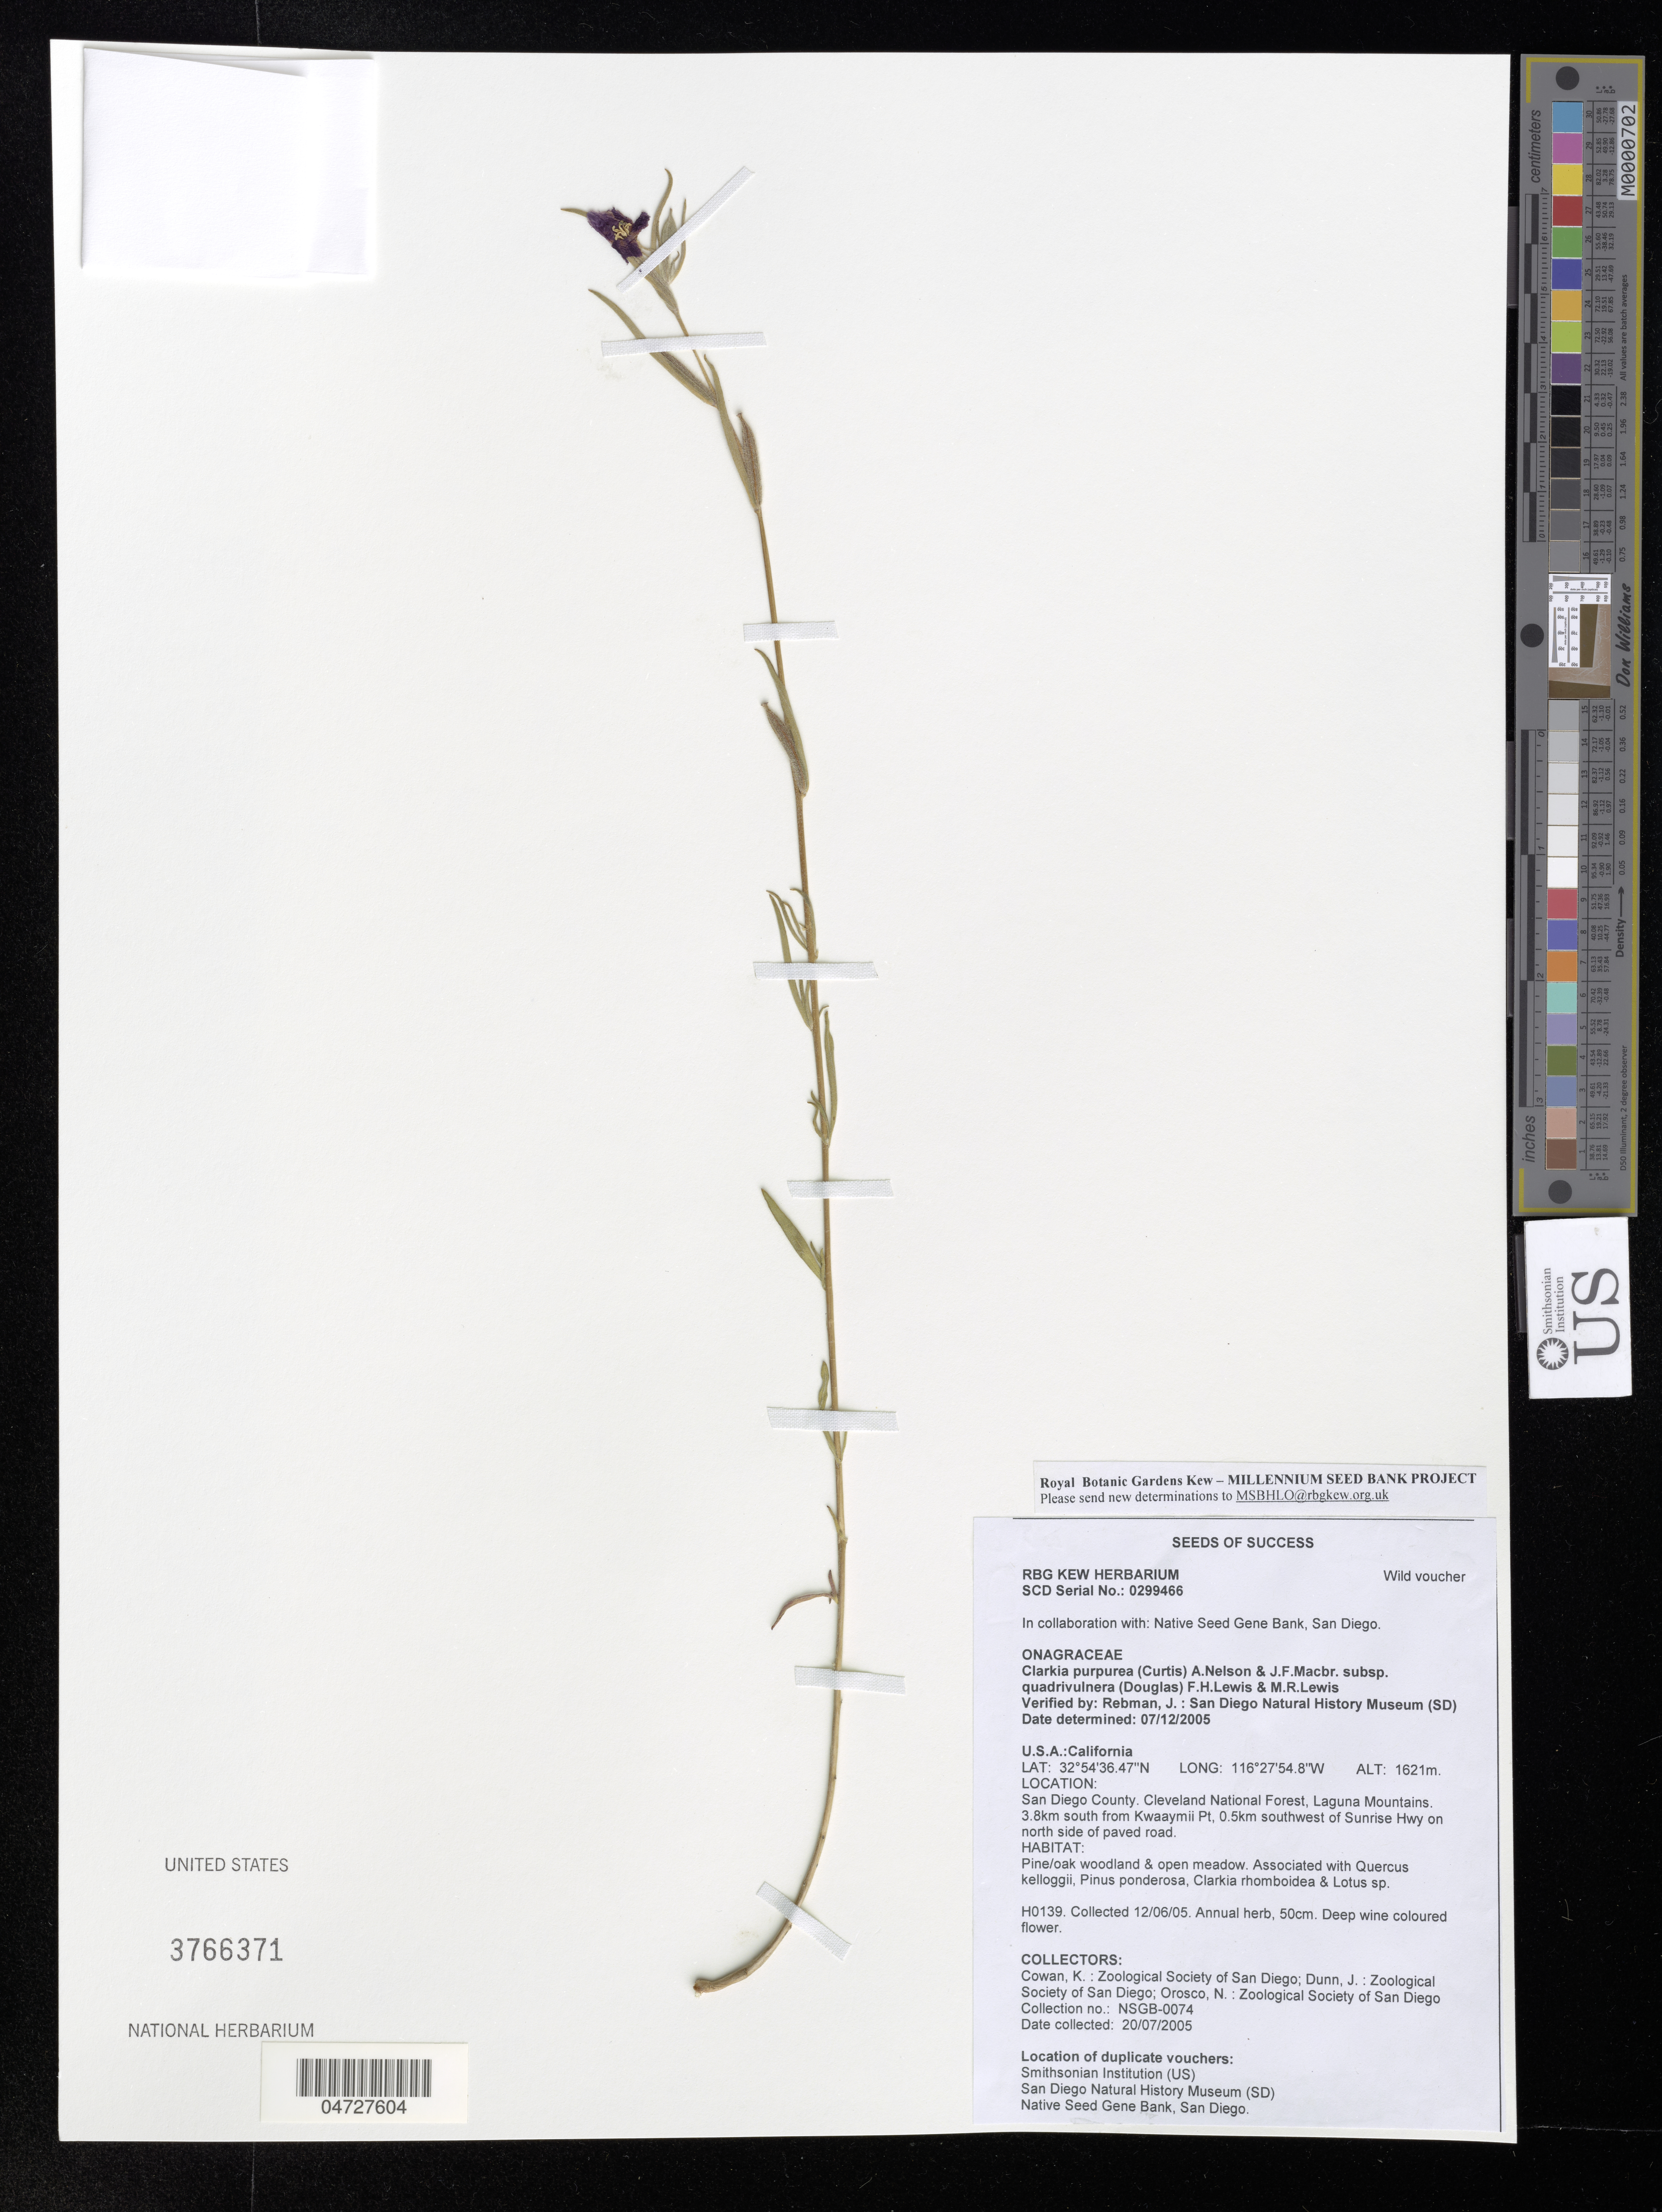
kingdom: Plantae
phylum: Tracheophyta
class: Magnoliopsida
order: Myrtales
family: Onagraceae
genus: Clarkia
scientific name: Clarkia purpurea subsp. quadrivulnera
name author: (Douglas) H.F. Lewis & M.R. Lewis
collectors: K. Cowan, J. Dunn & N. Orosco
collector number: NSGB-0074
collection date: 2005-07-20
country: United States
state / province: California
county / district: San Diego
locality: San Diego County. Cleveland National Forest, Laguna Mountains. 3.8km south from Kwaaymii Pt, 0.5km southwest of Sunrise Hwy on north side of paved road.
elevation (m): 1621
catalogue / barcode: US 3766371